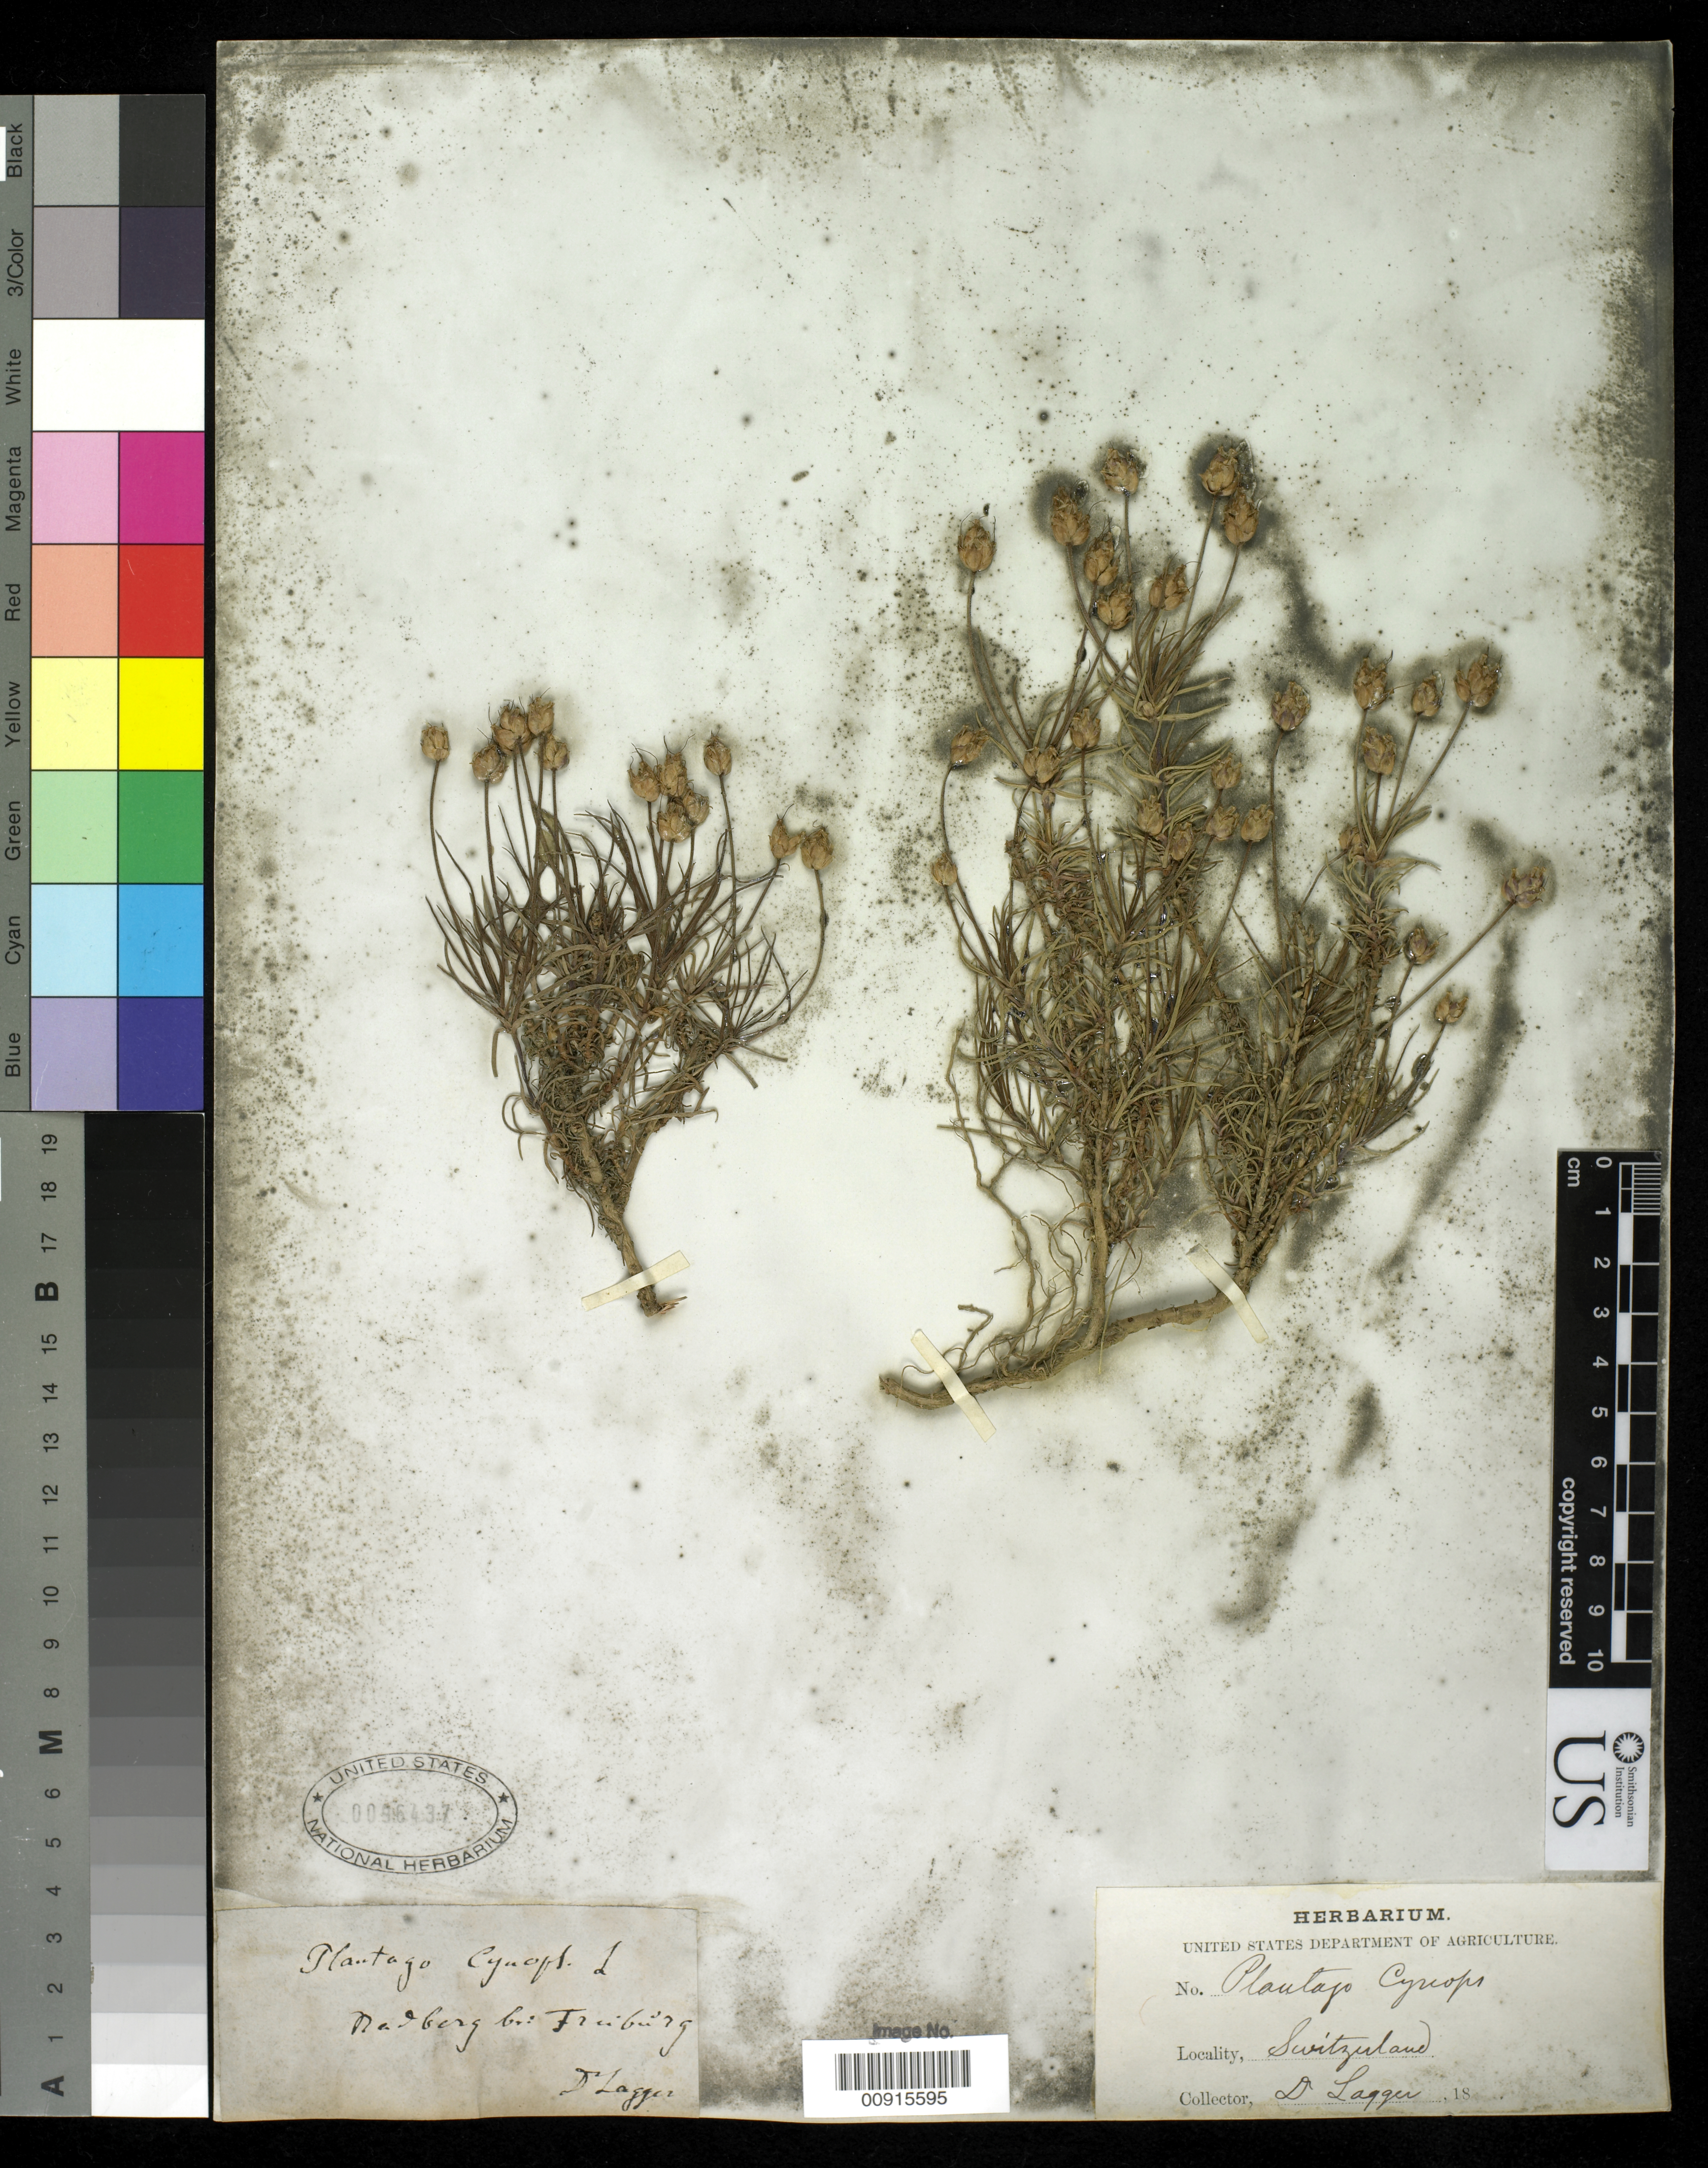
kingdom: Plantae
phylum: Tracheophyta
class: Magnoliopsida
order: Lamiales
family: Plantaginaceae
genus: Plantago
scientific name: Plantago sempervirens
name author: Crantz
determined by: Shipunov, Alexey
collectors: D. Lagger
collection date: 1800/1899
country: Switzerland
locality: Nalberg (?) bei Freiburg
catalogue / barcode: US 96437